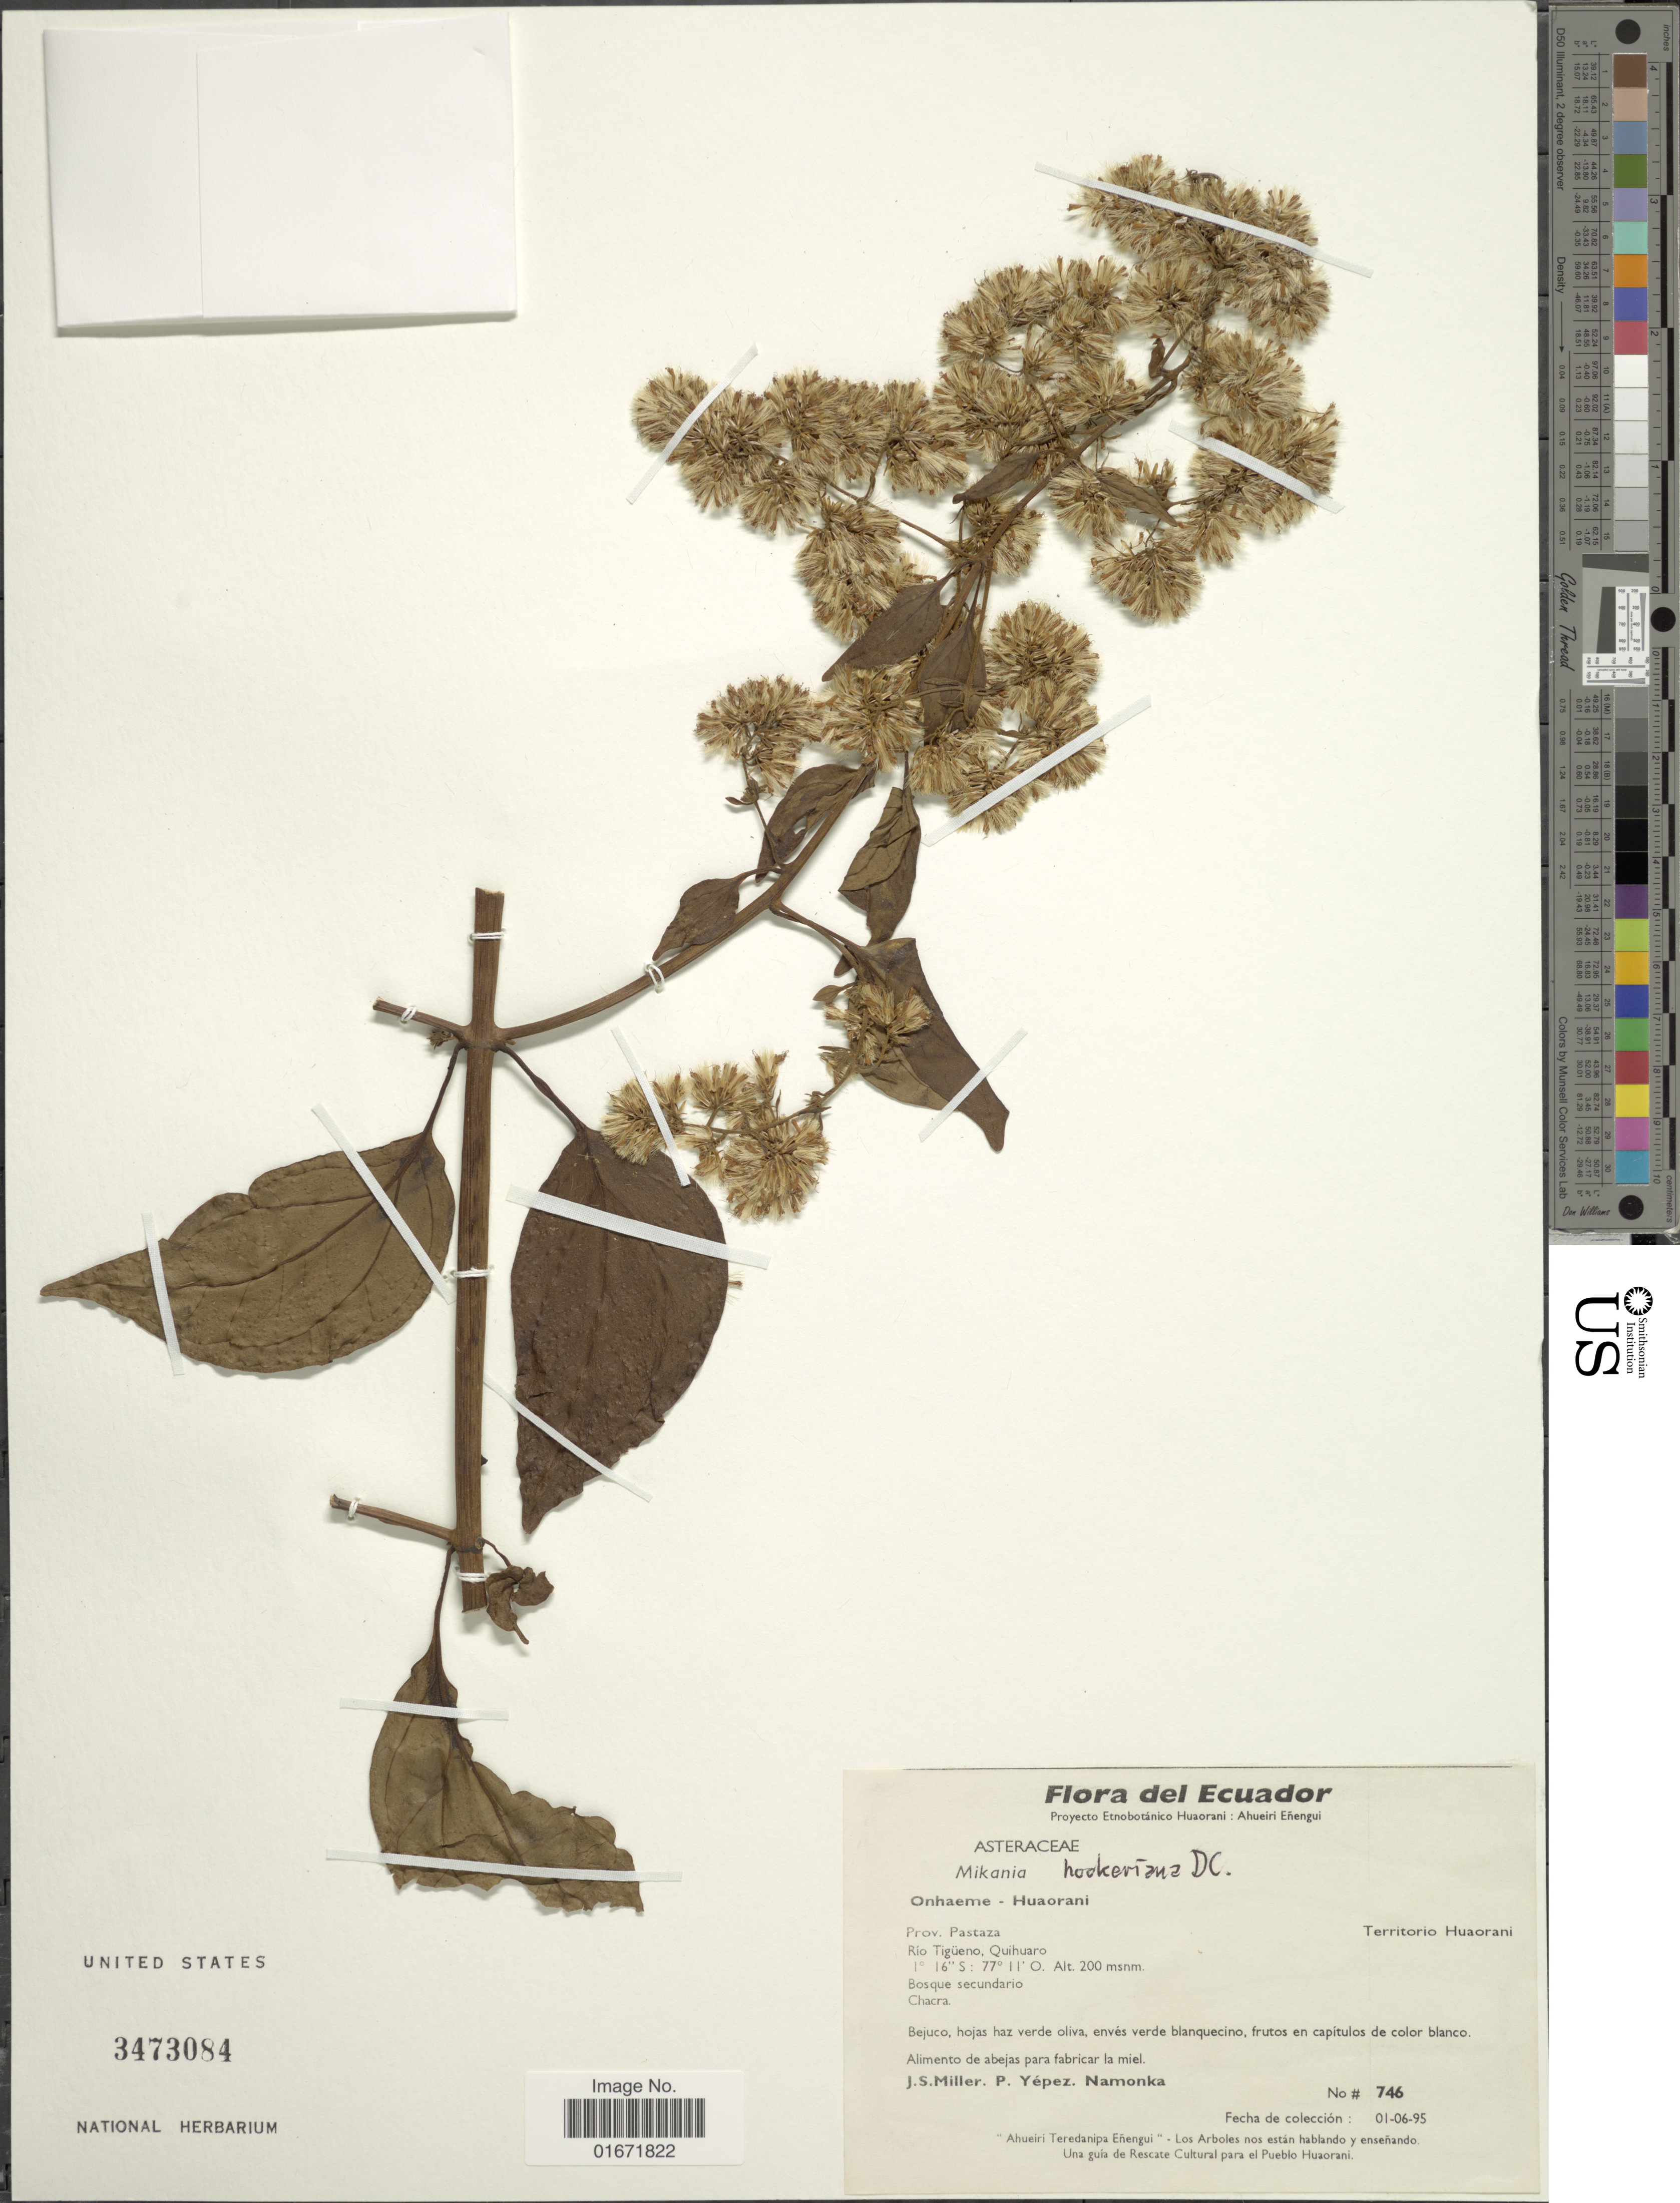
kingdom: Plantae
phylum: Tracheophyta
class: Magnoliopsida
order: Asterales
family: Asteraceae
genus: Mikania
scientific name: Mikania hookeriana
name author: DC.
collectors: J. S. Miller, P. Yépez & Namonka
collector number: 746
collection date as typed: Transcribed d/m/y: 1/6/95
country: Ecuador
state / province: Pastaza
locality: Prov. Pastaza. Rio Tigüeno, Quihuaro. Territorio Huaorani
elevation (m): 200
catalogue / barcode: US 3473084